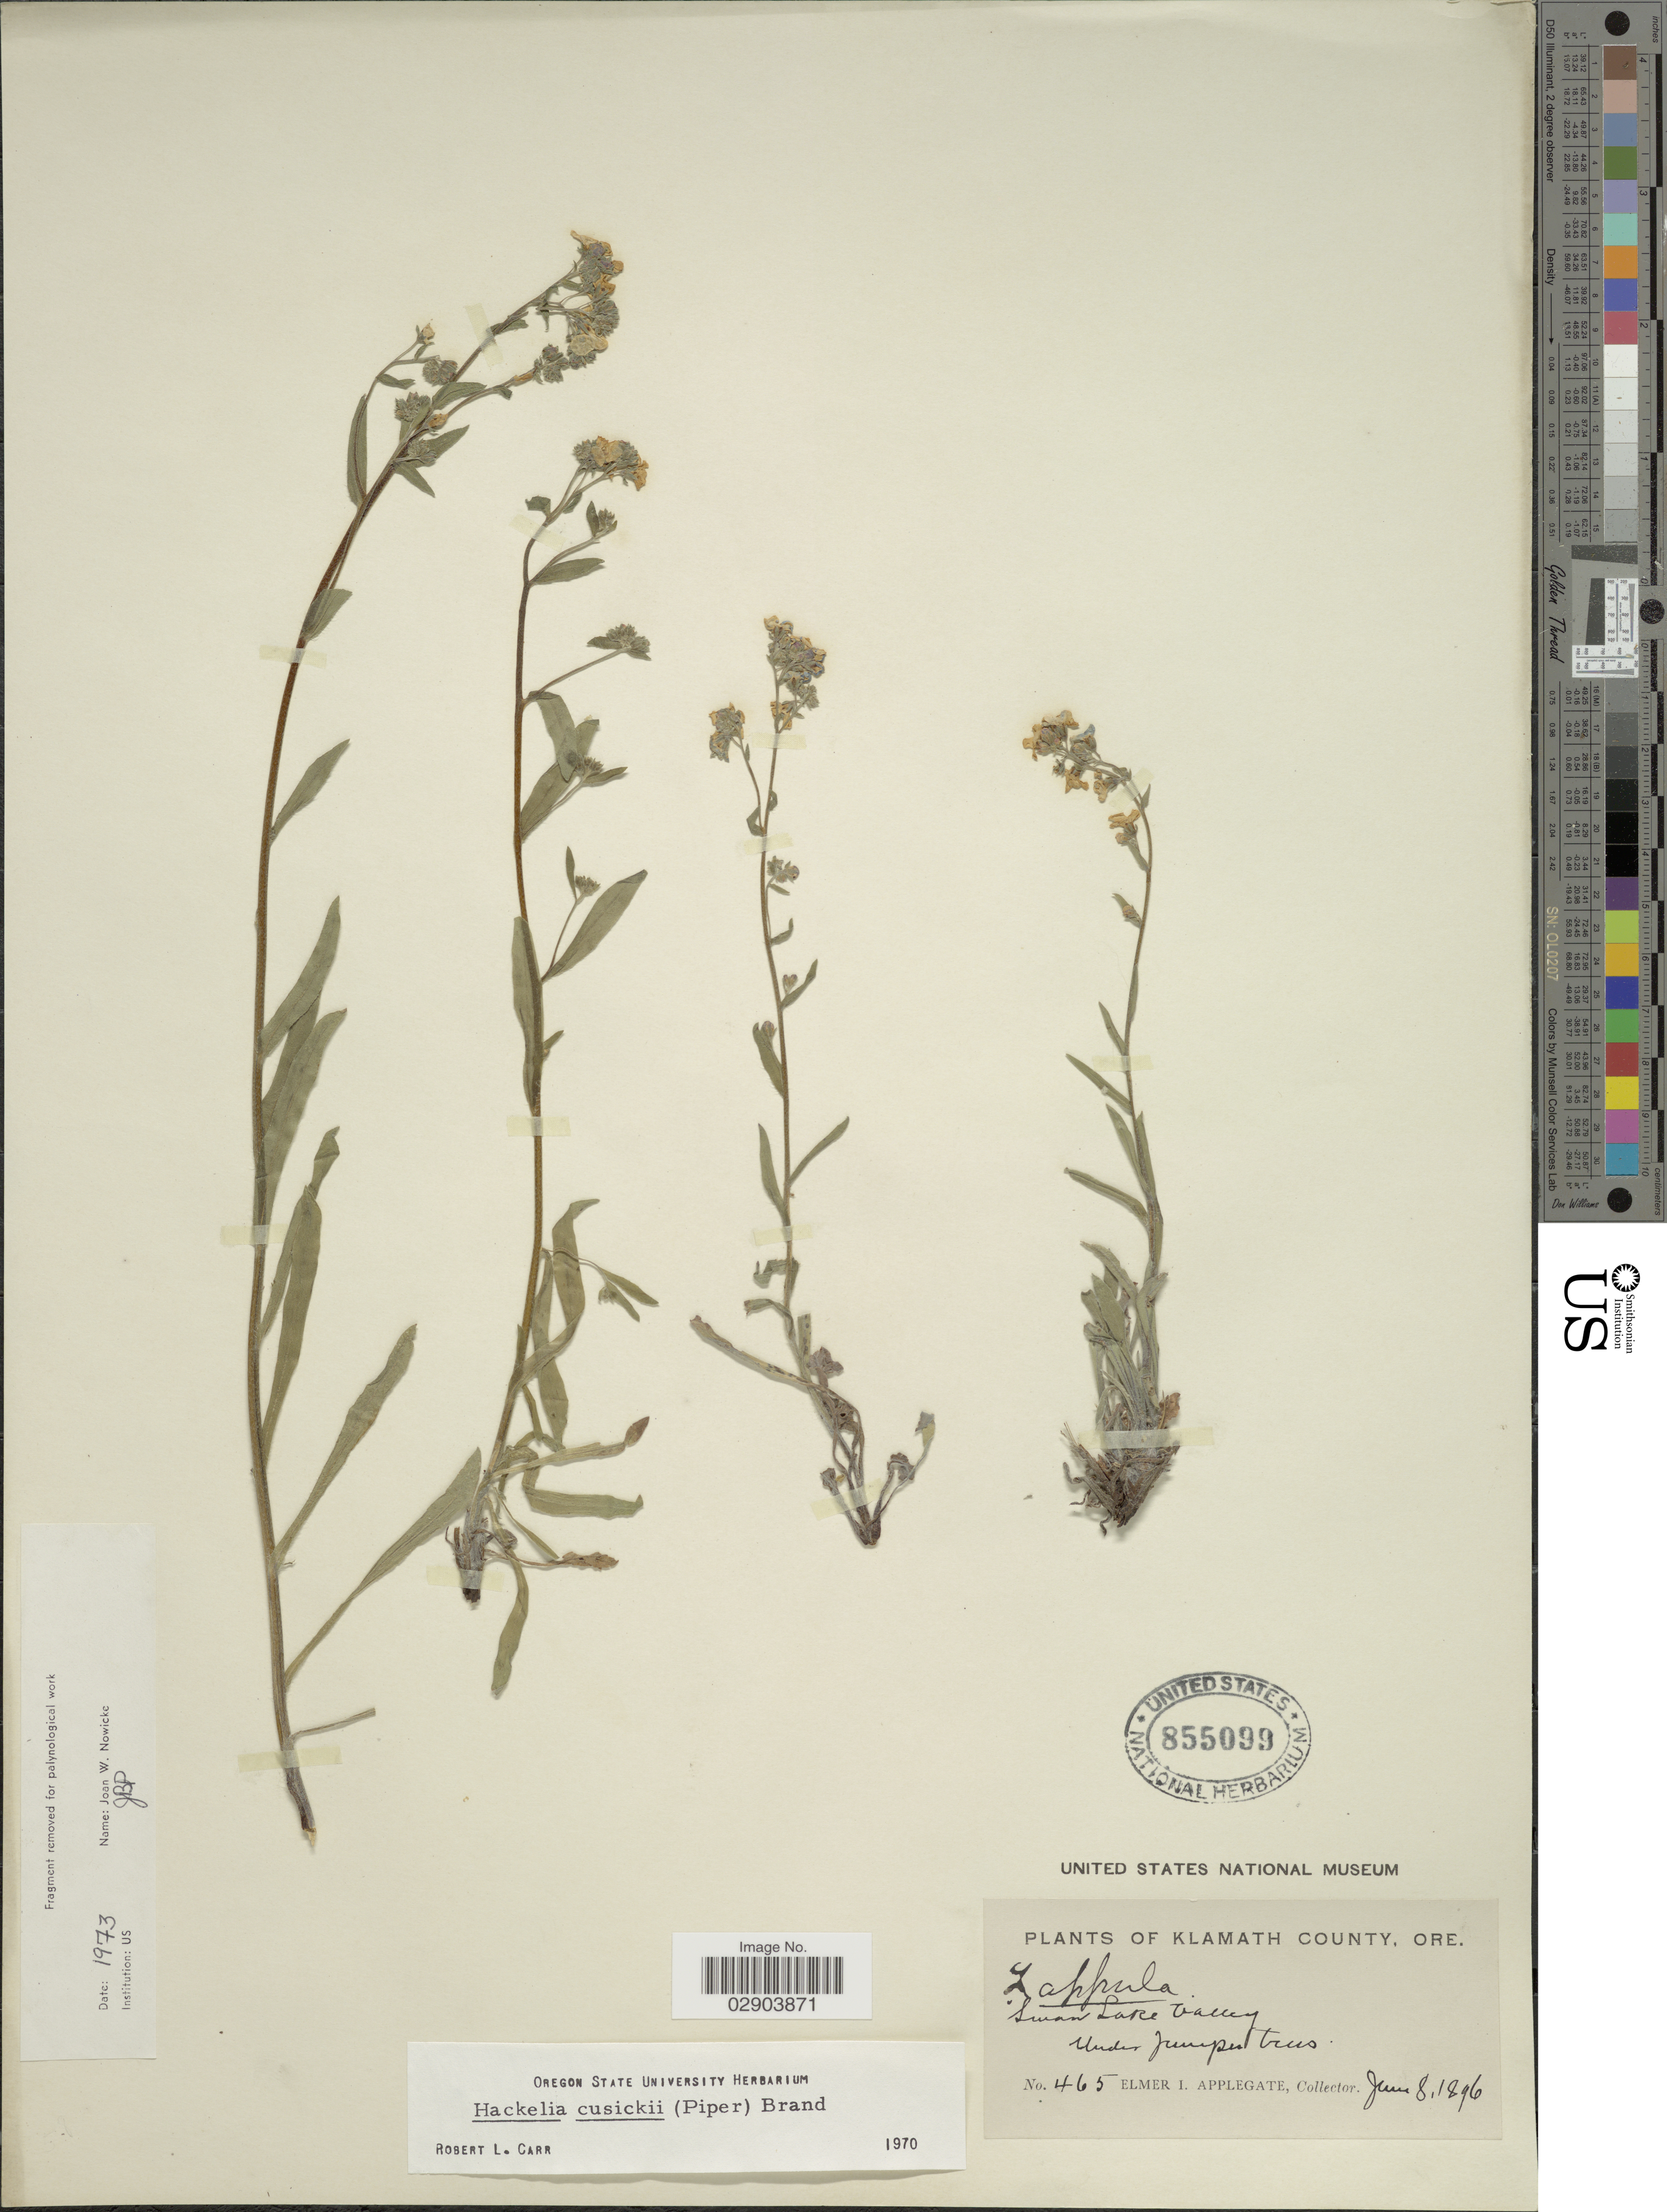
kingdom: Plantae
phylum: Tracheophyta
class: Magnoliopsida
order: Boraginales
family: Boraginaceae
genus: Hackelia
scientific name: Hackelia cusickii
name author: (Piper) Brand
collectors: E. I. Applegate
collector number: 465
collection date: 1896-06-08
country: United States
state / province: Oregon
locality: Klamath County, Swan Lake Valley.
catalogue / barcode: US 855099